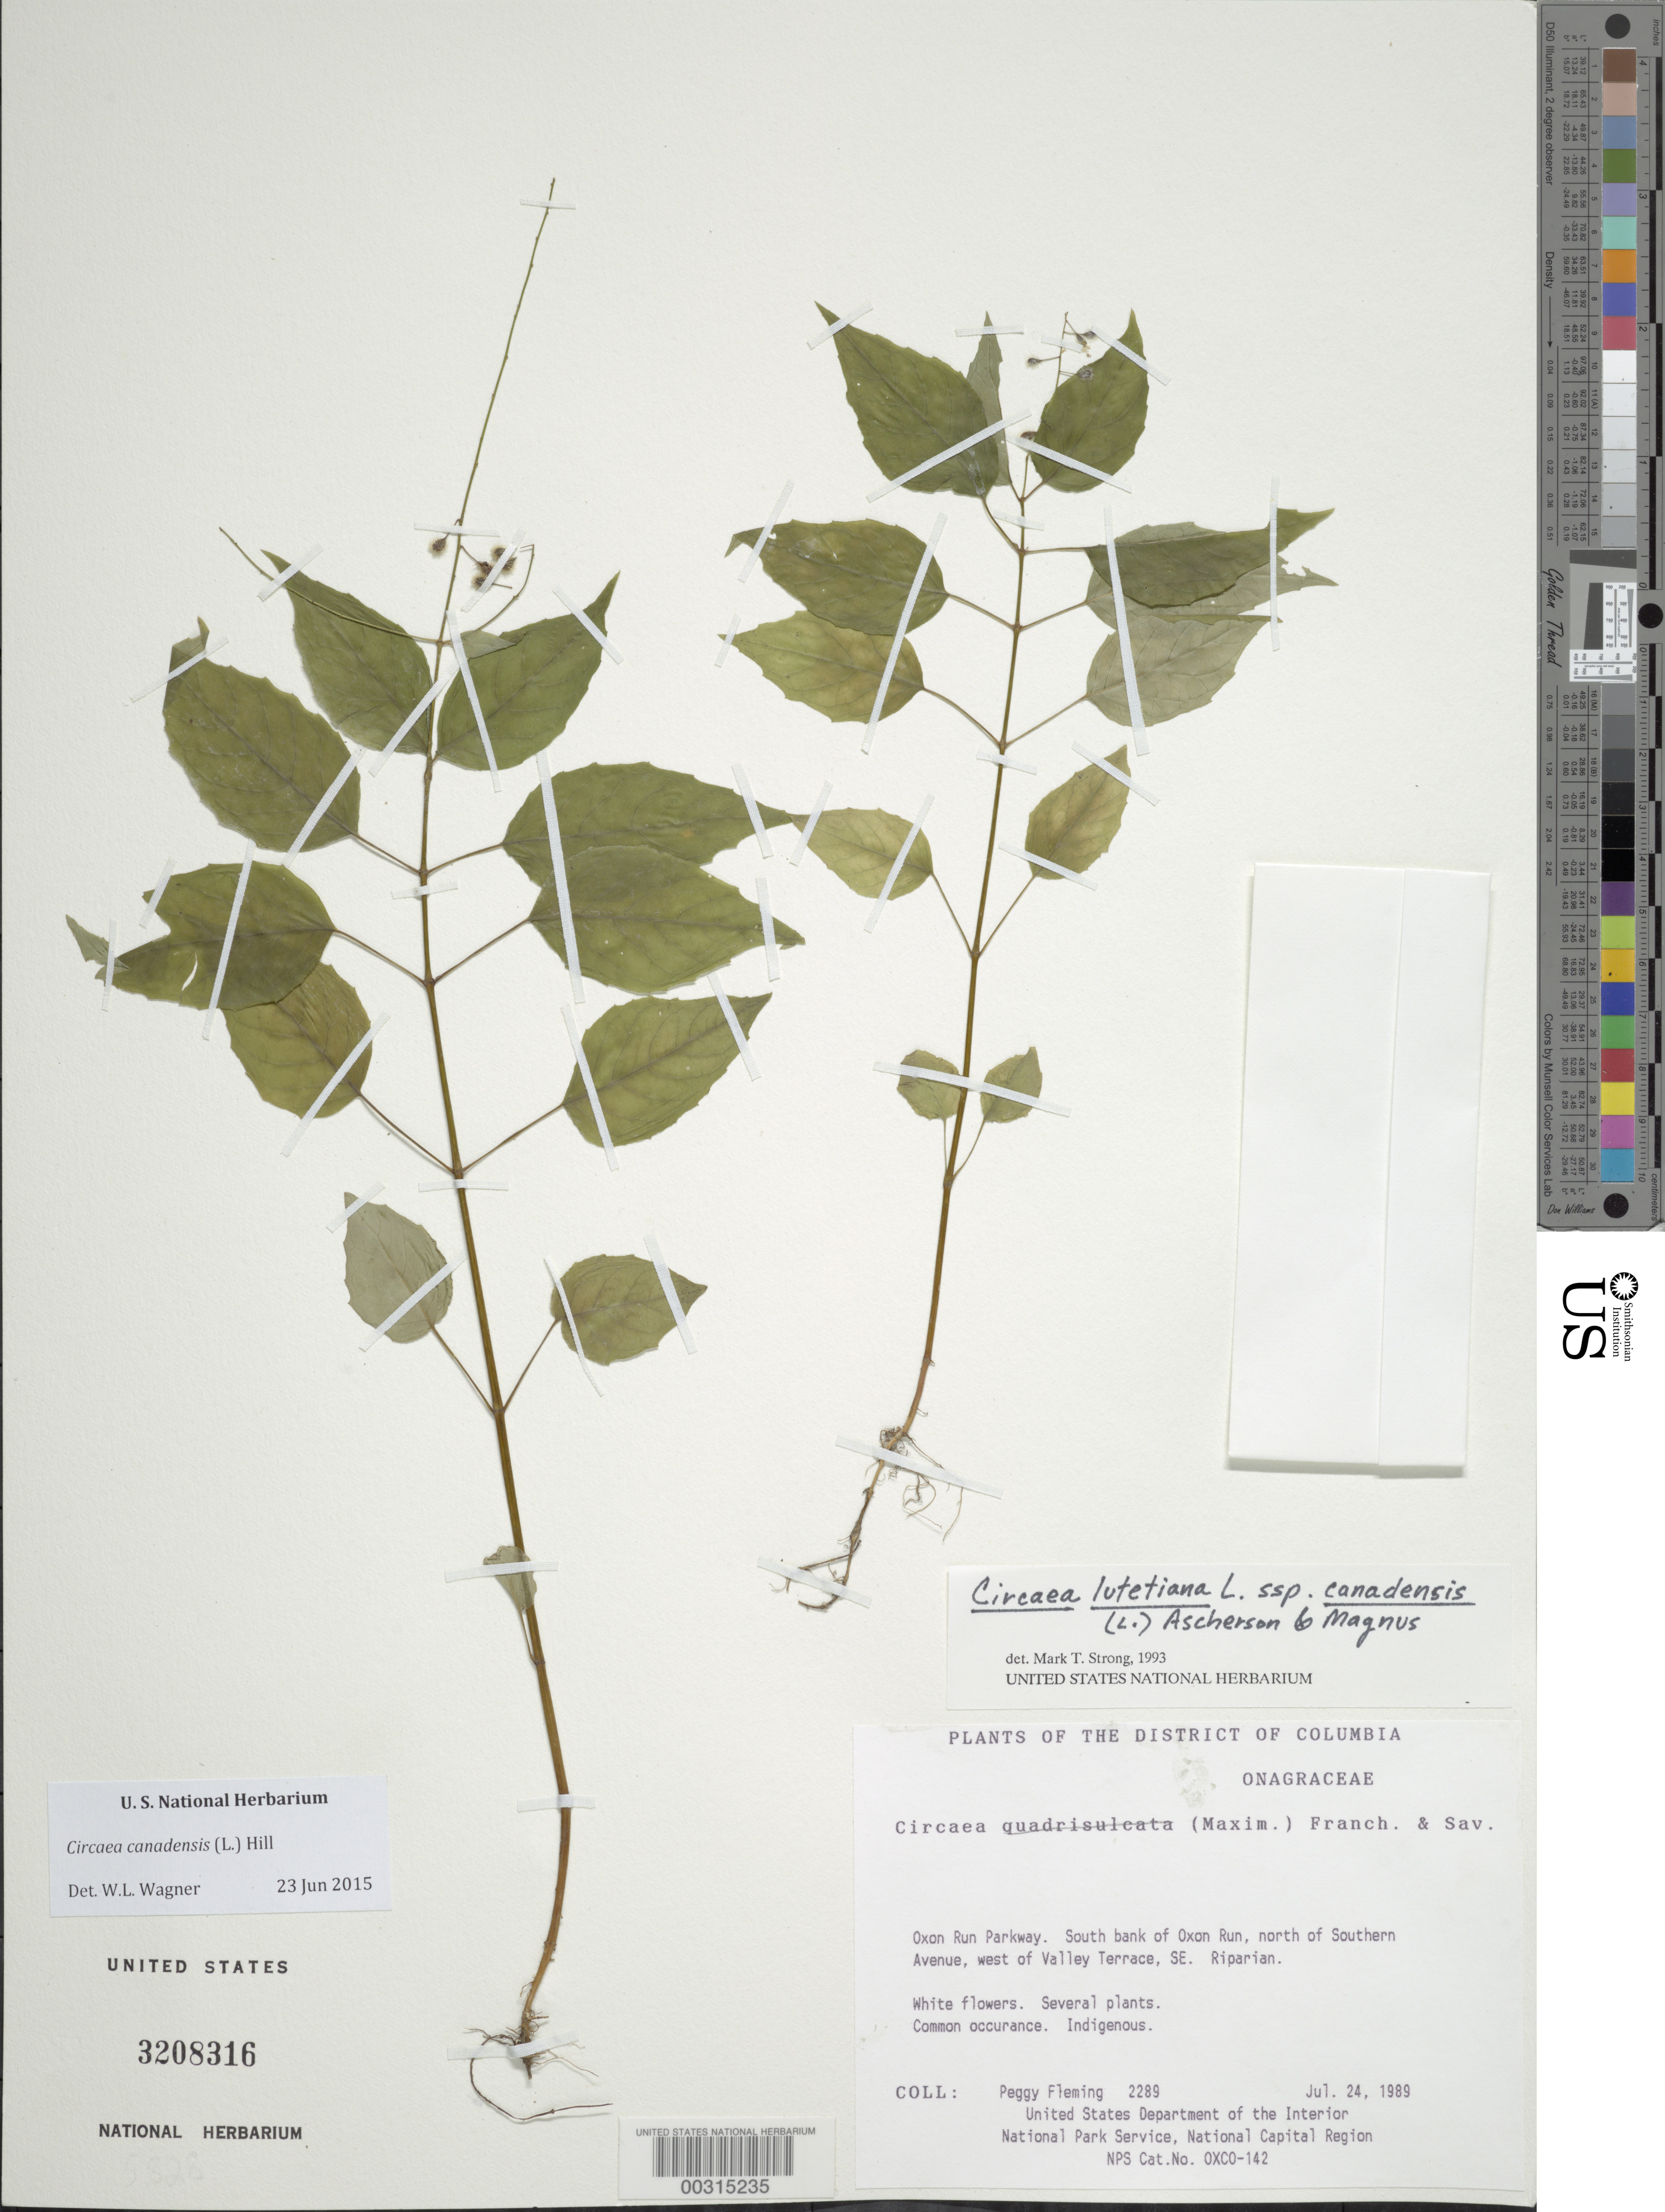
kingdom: Plantae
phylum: Tracheophyta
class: Magnoliopsida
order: Myrtales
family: Onagraceae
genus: Circaea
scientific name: Circaea canadensis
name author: (L.) Hill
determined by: Wagner, W. L., (BOT), Smithsonian Institution - National Museum of Natural History (UNITED STATES)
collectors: P. Fleming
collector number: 2289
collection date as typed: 24 Jul 1989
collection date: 1989-07-24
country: United States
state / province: District of Columbia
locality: Oxon Run Parkway, S bank of Oxon Run, N of Southern Ave, W of Valley Terrace, SE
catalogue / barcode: US 3208316